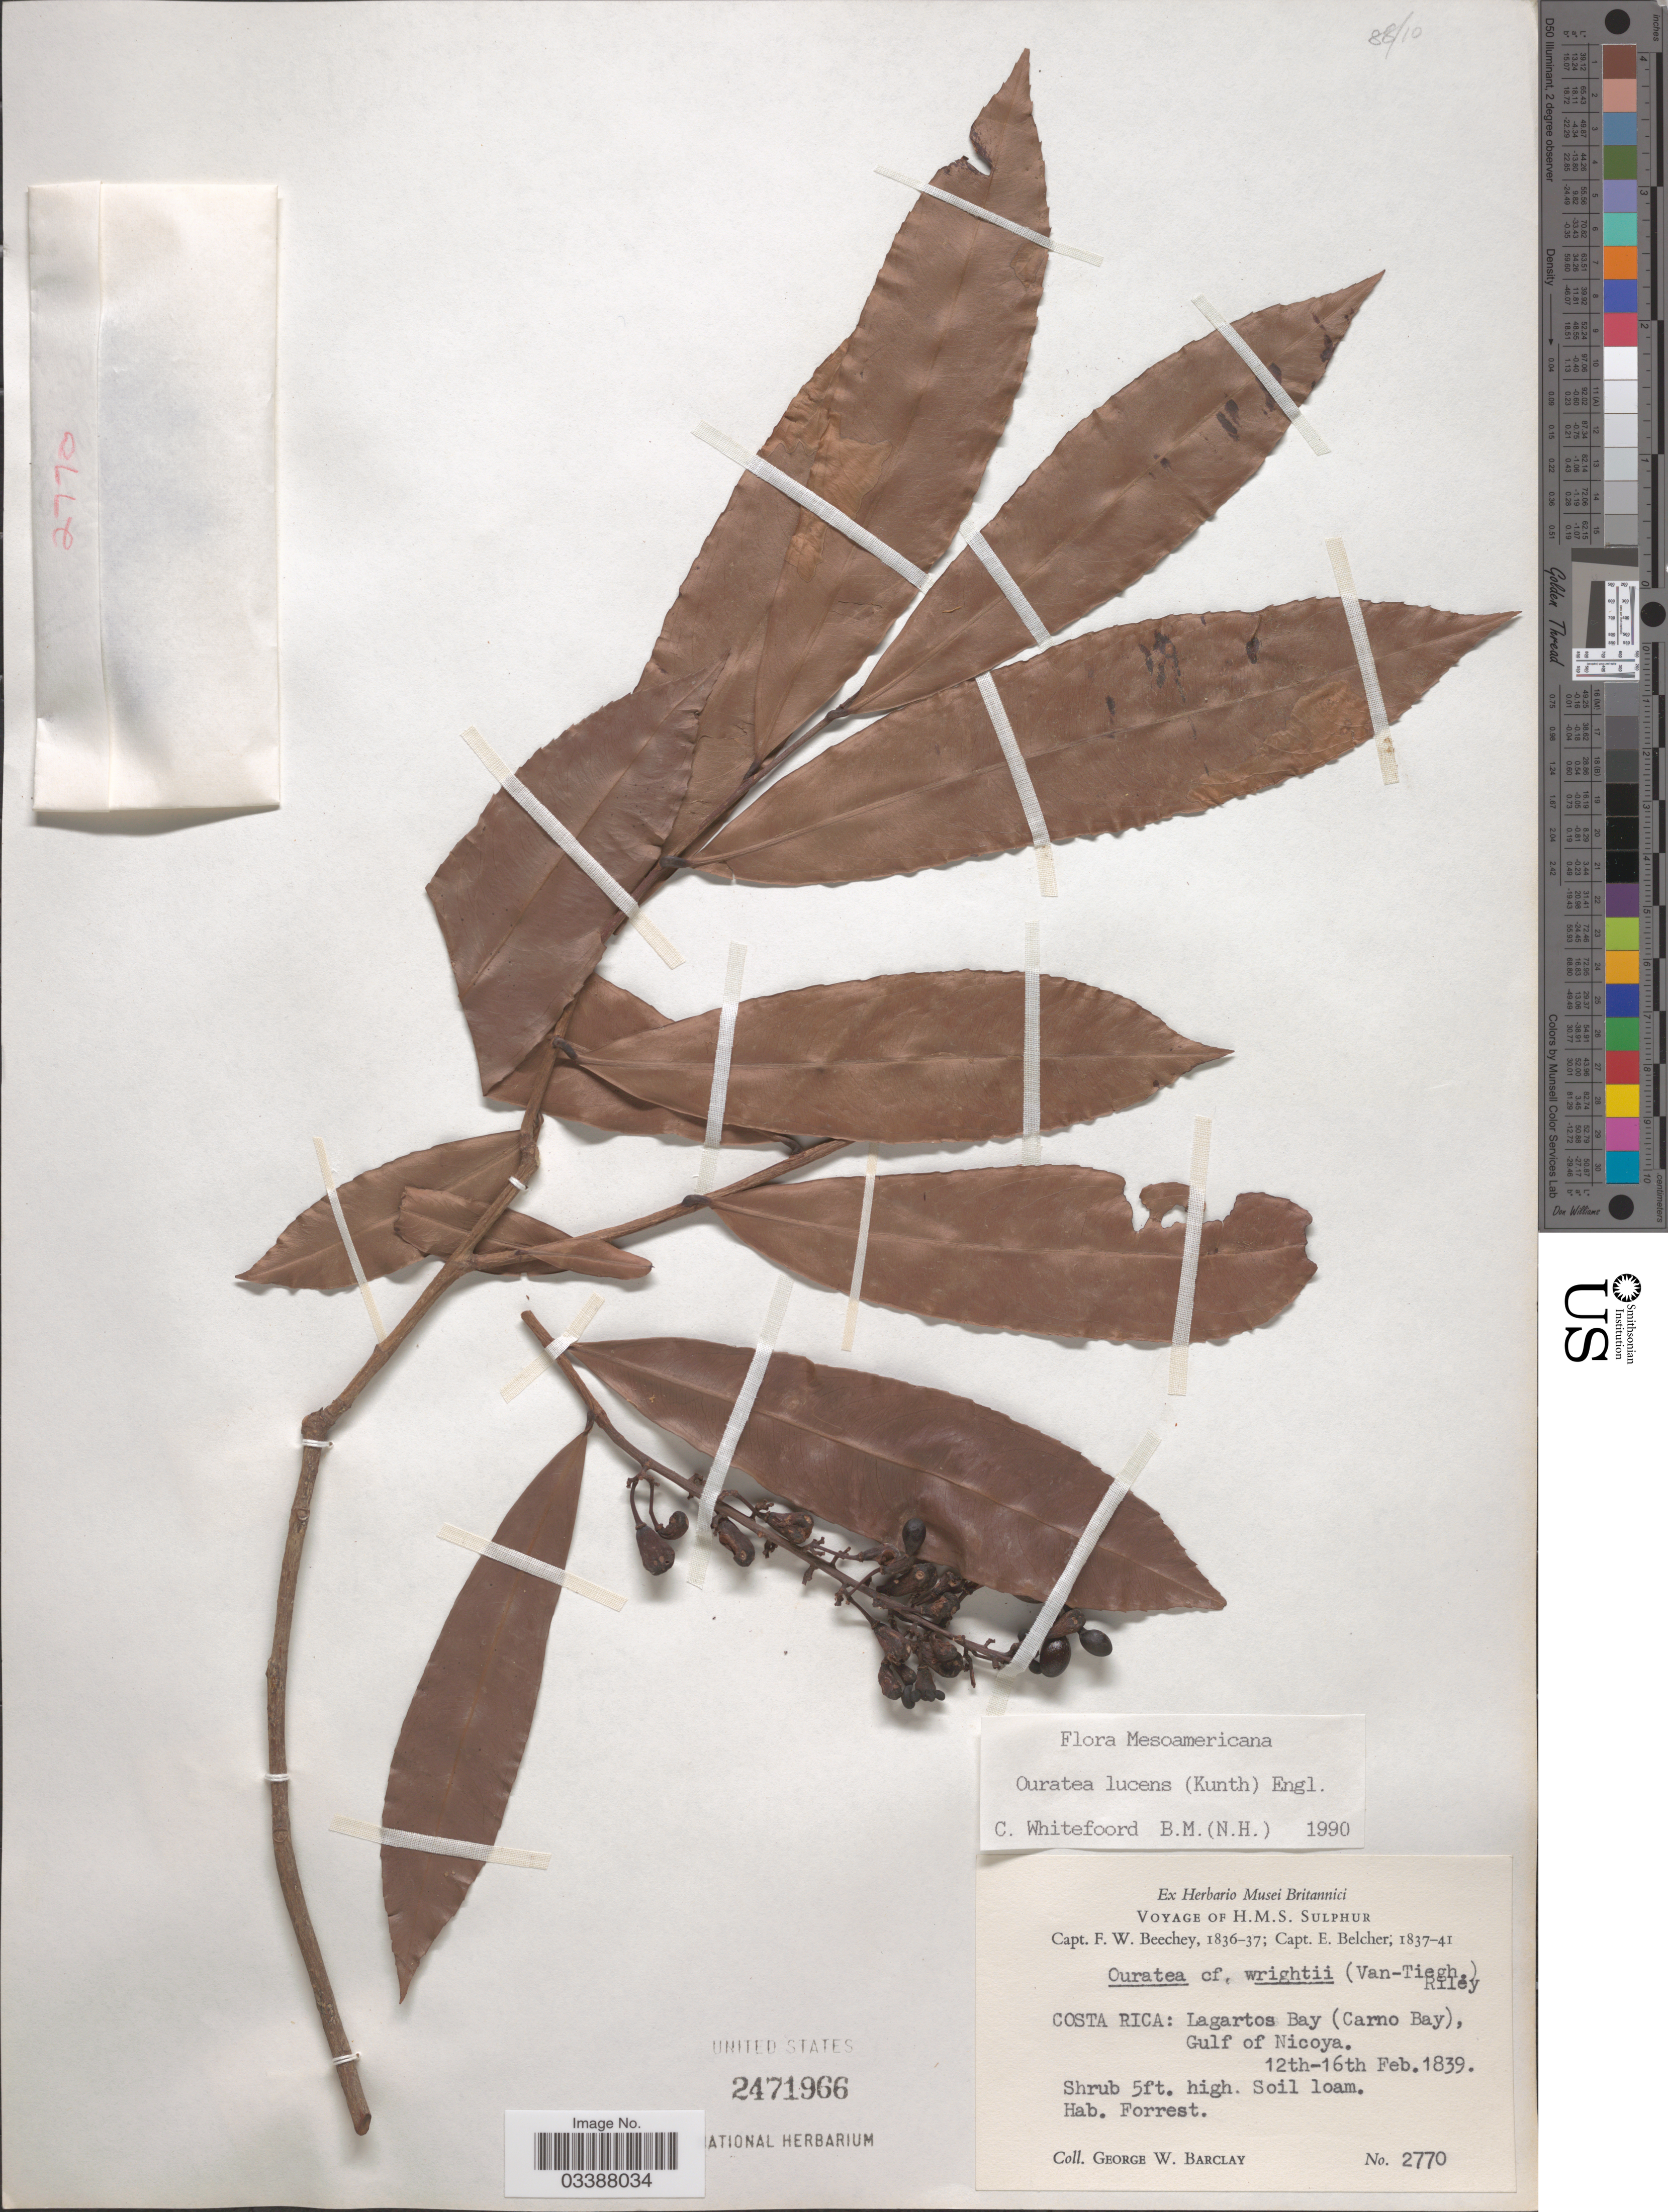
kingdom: Plantae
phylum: Tracheophyta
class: Magnoliopsida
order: Malpighiales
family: Ochnaceae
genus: Ouratea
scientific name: Ouratea lucens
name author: (Kunth) Engl.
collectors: G. W. Barclay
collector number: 2770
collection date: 1839-02-12/1839-02-16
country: Costa Rica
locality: Lagartos Bay (Carno Bay), Gulf of Nicoya.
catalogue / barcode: US 2471966